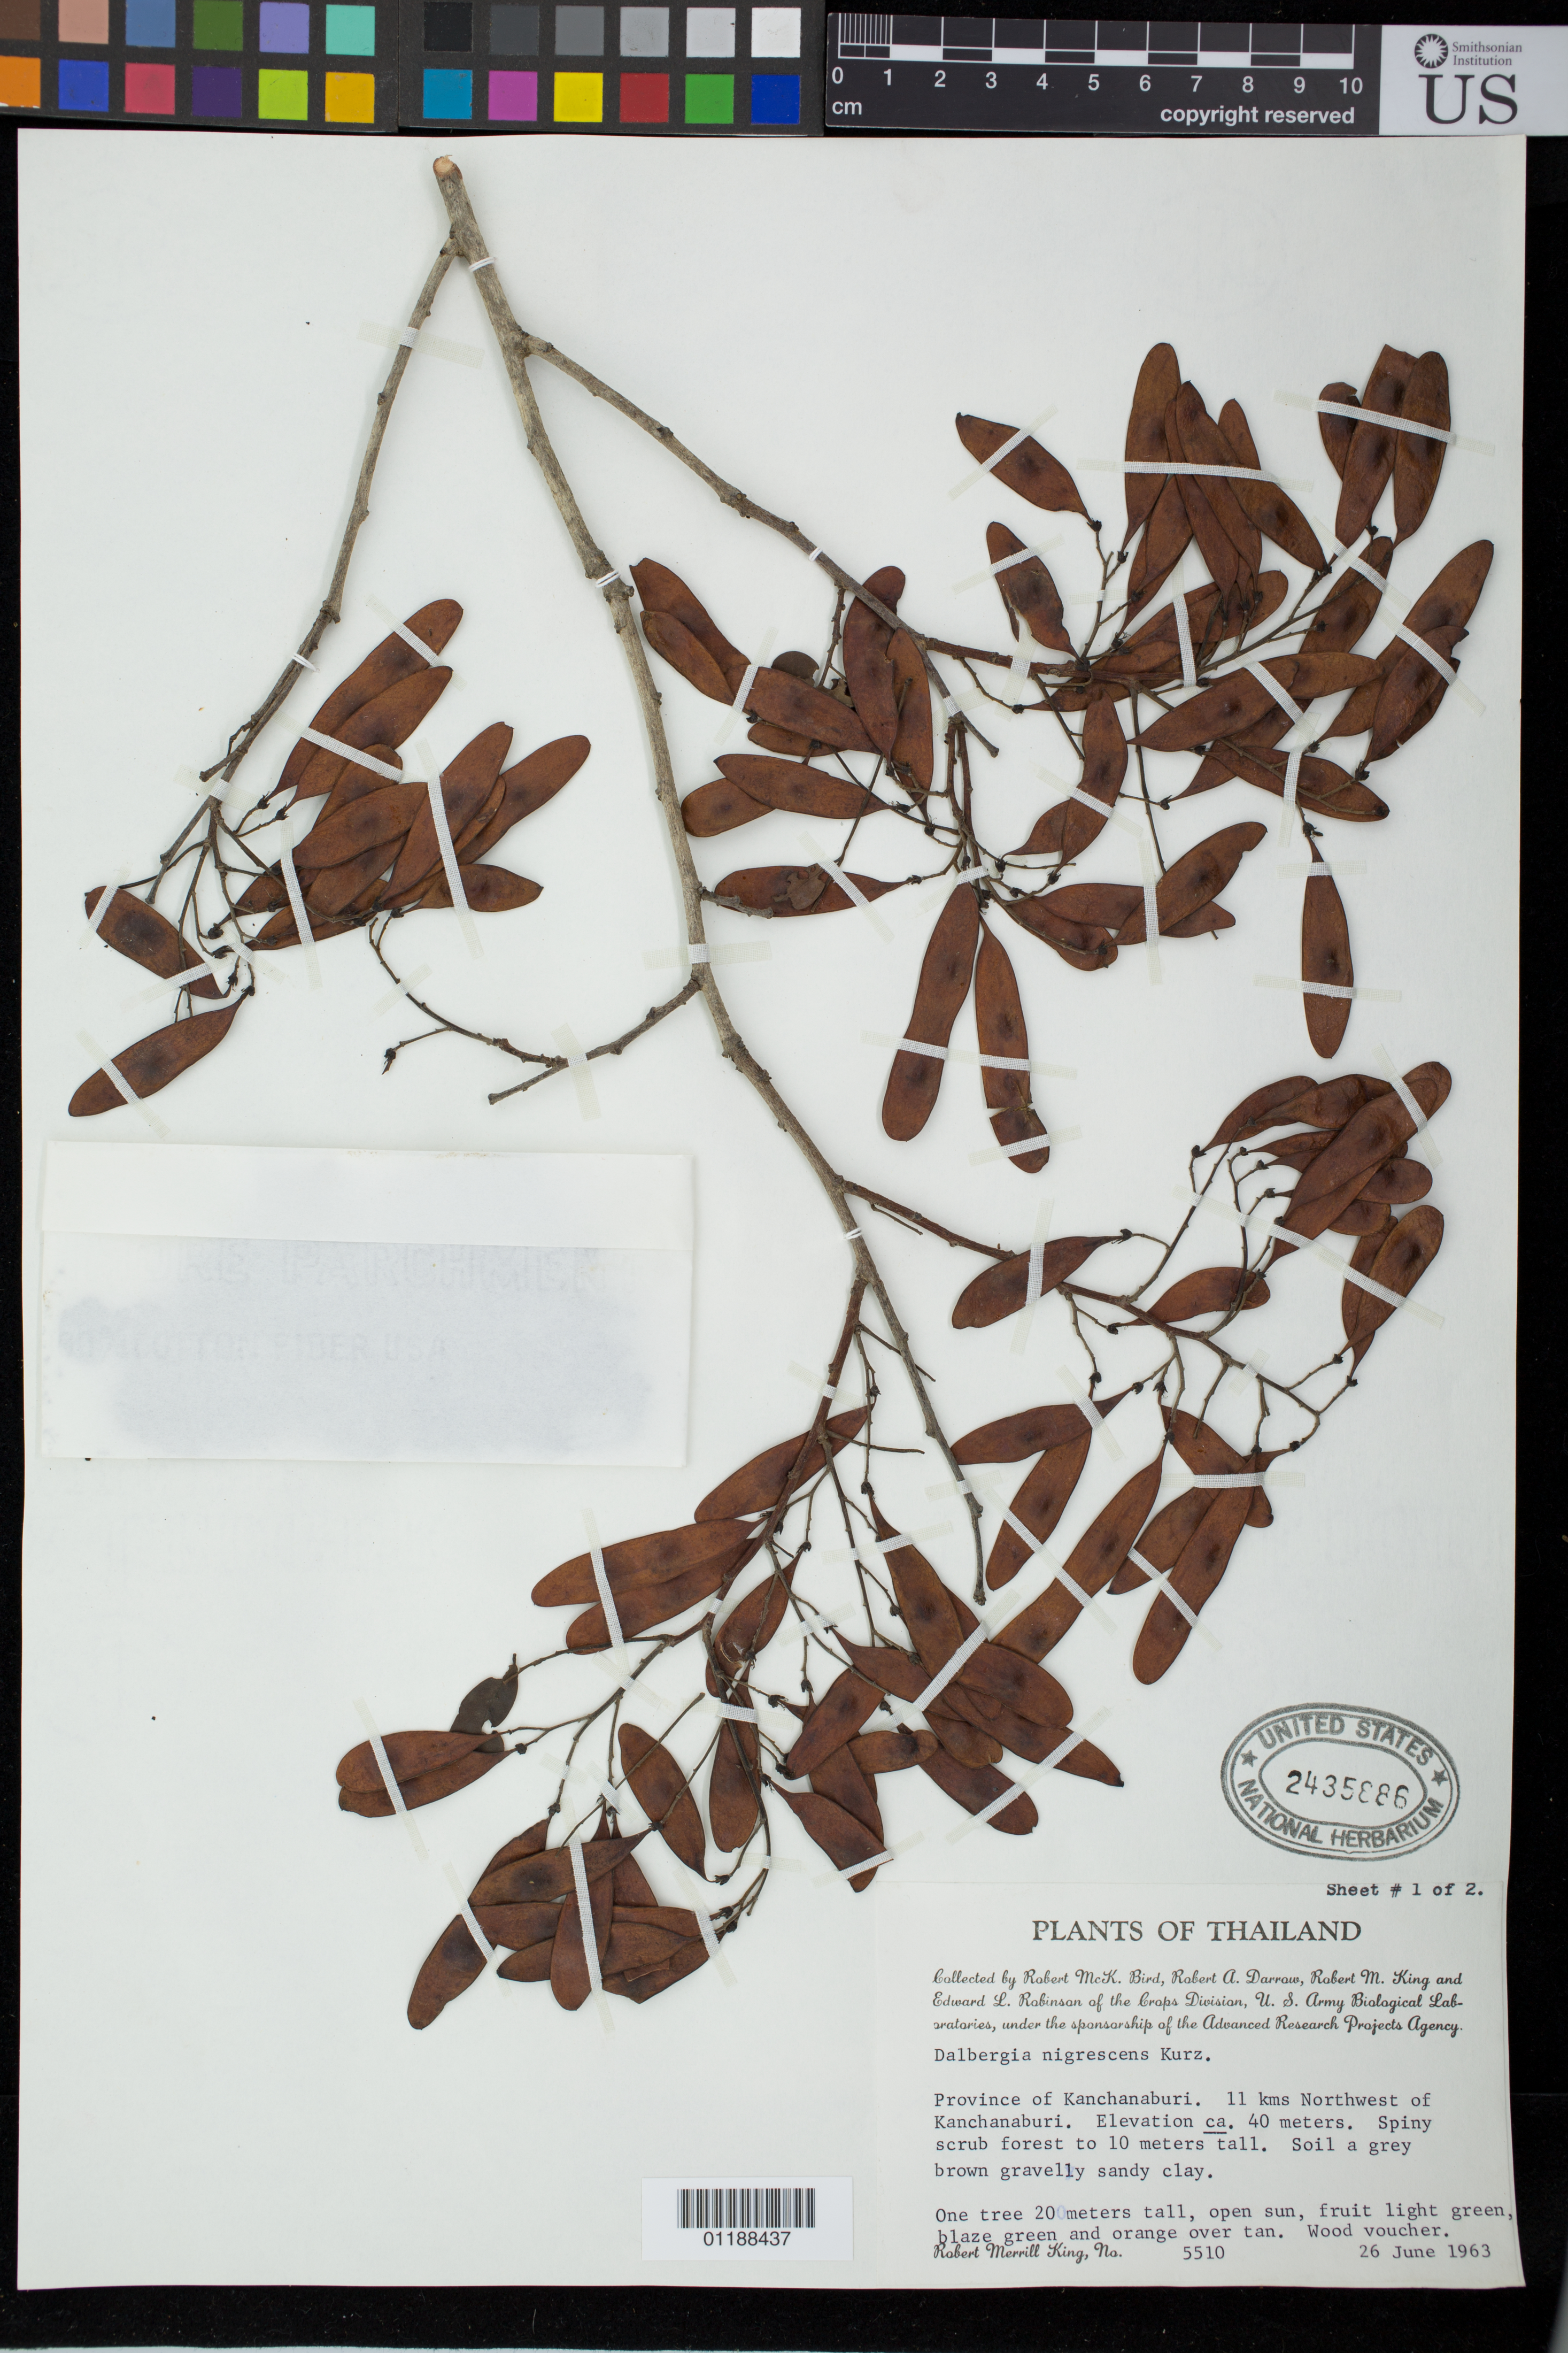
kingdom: Plantae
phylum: Tracheophyta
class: Magnoliopsida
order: Fabales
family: Fabaceae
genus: Dalbergia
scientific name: Dalbergia nigrescens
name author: Kurz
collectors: R. M. King, R. M. Bird, R. A. Darrow & E. L. Robinson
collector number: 5510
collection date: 1963-06-26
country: Thailand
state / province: Kanchanaburi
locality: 11 ams northwest of Kanchanaburi.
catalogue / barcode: US 2435886